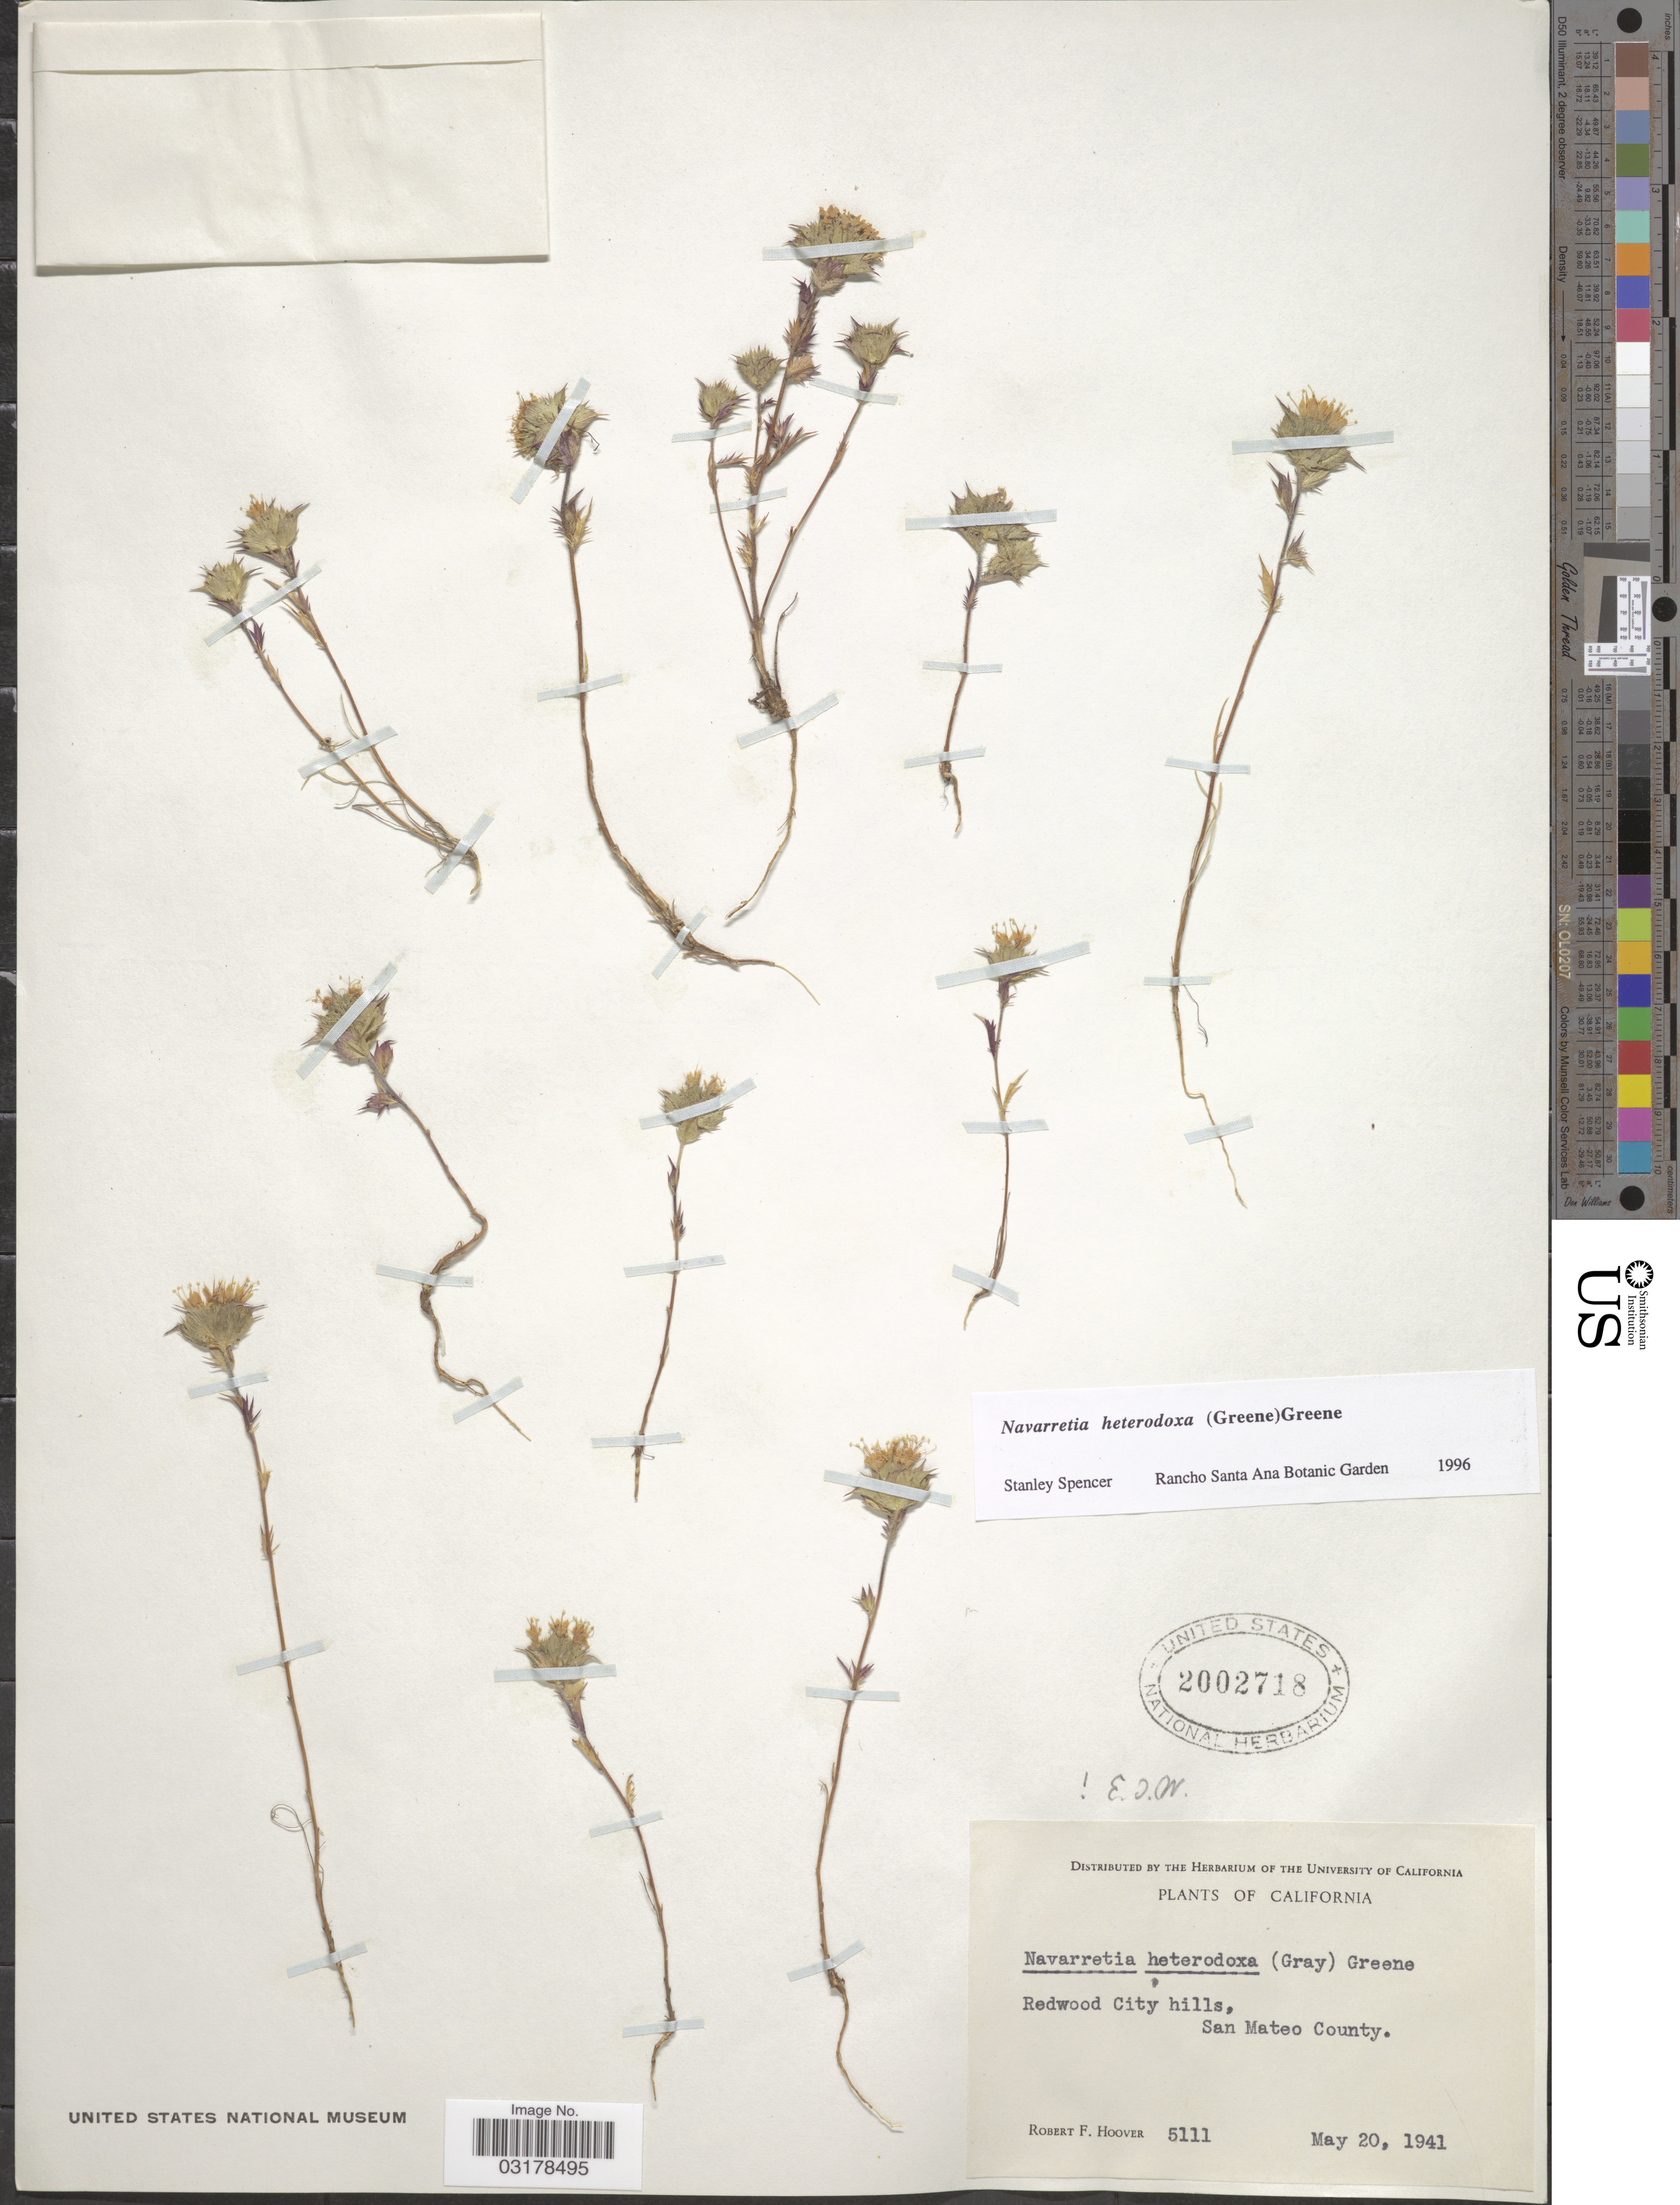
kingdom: Plantae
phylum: Tracheophyta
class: Magnoliopsida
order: Ericales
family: Polemoniaceae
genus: Navarretia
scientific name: Navarretia heterodoxa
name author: (S.W. Greene) S.W. Greene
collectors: R. F. Hoover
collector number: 5111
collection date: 1941-05-20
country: United States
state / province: California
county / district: San Mateo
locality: Redwood City hills, San Mateo County.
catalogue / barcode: US 2002718